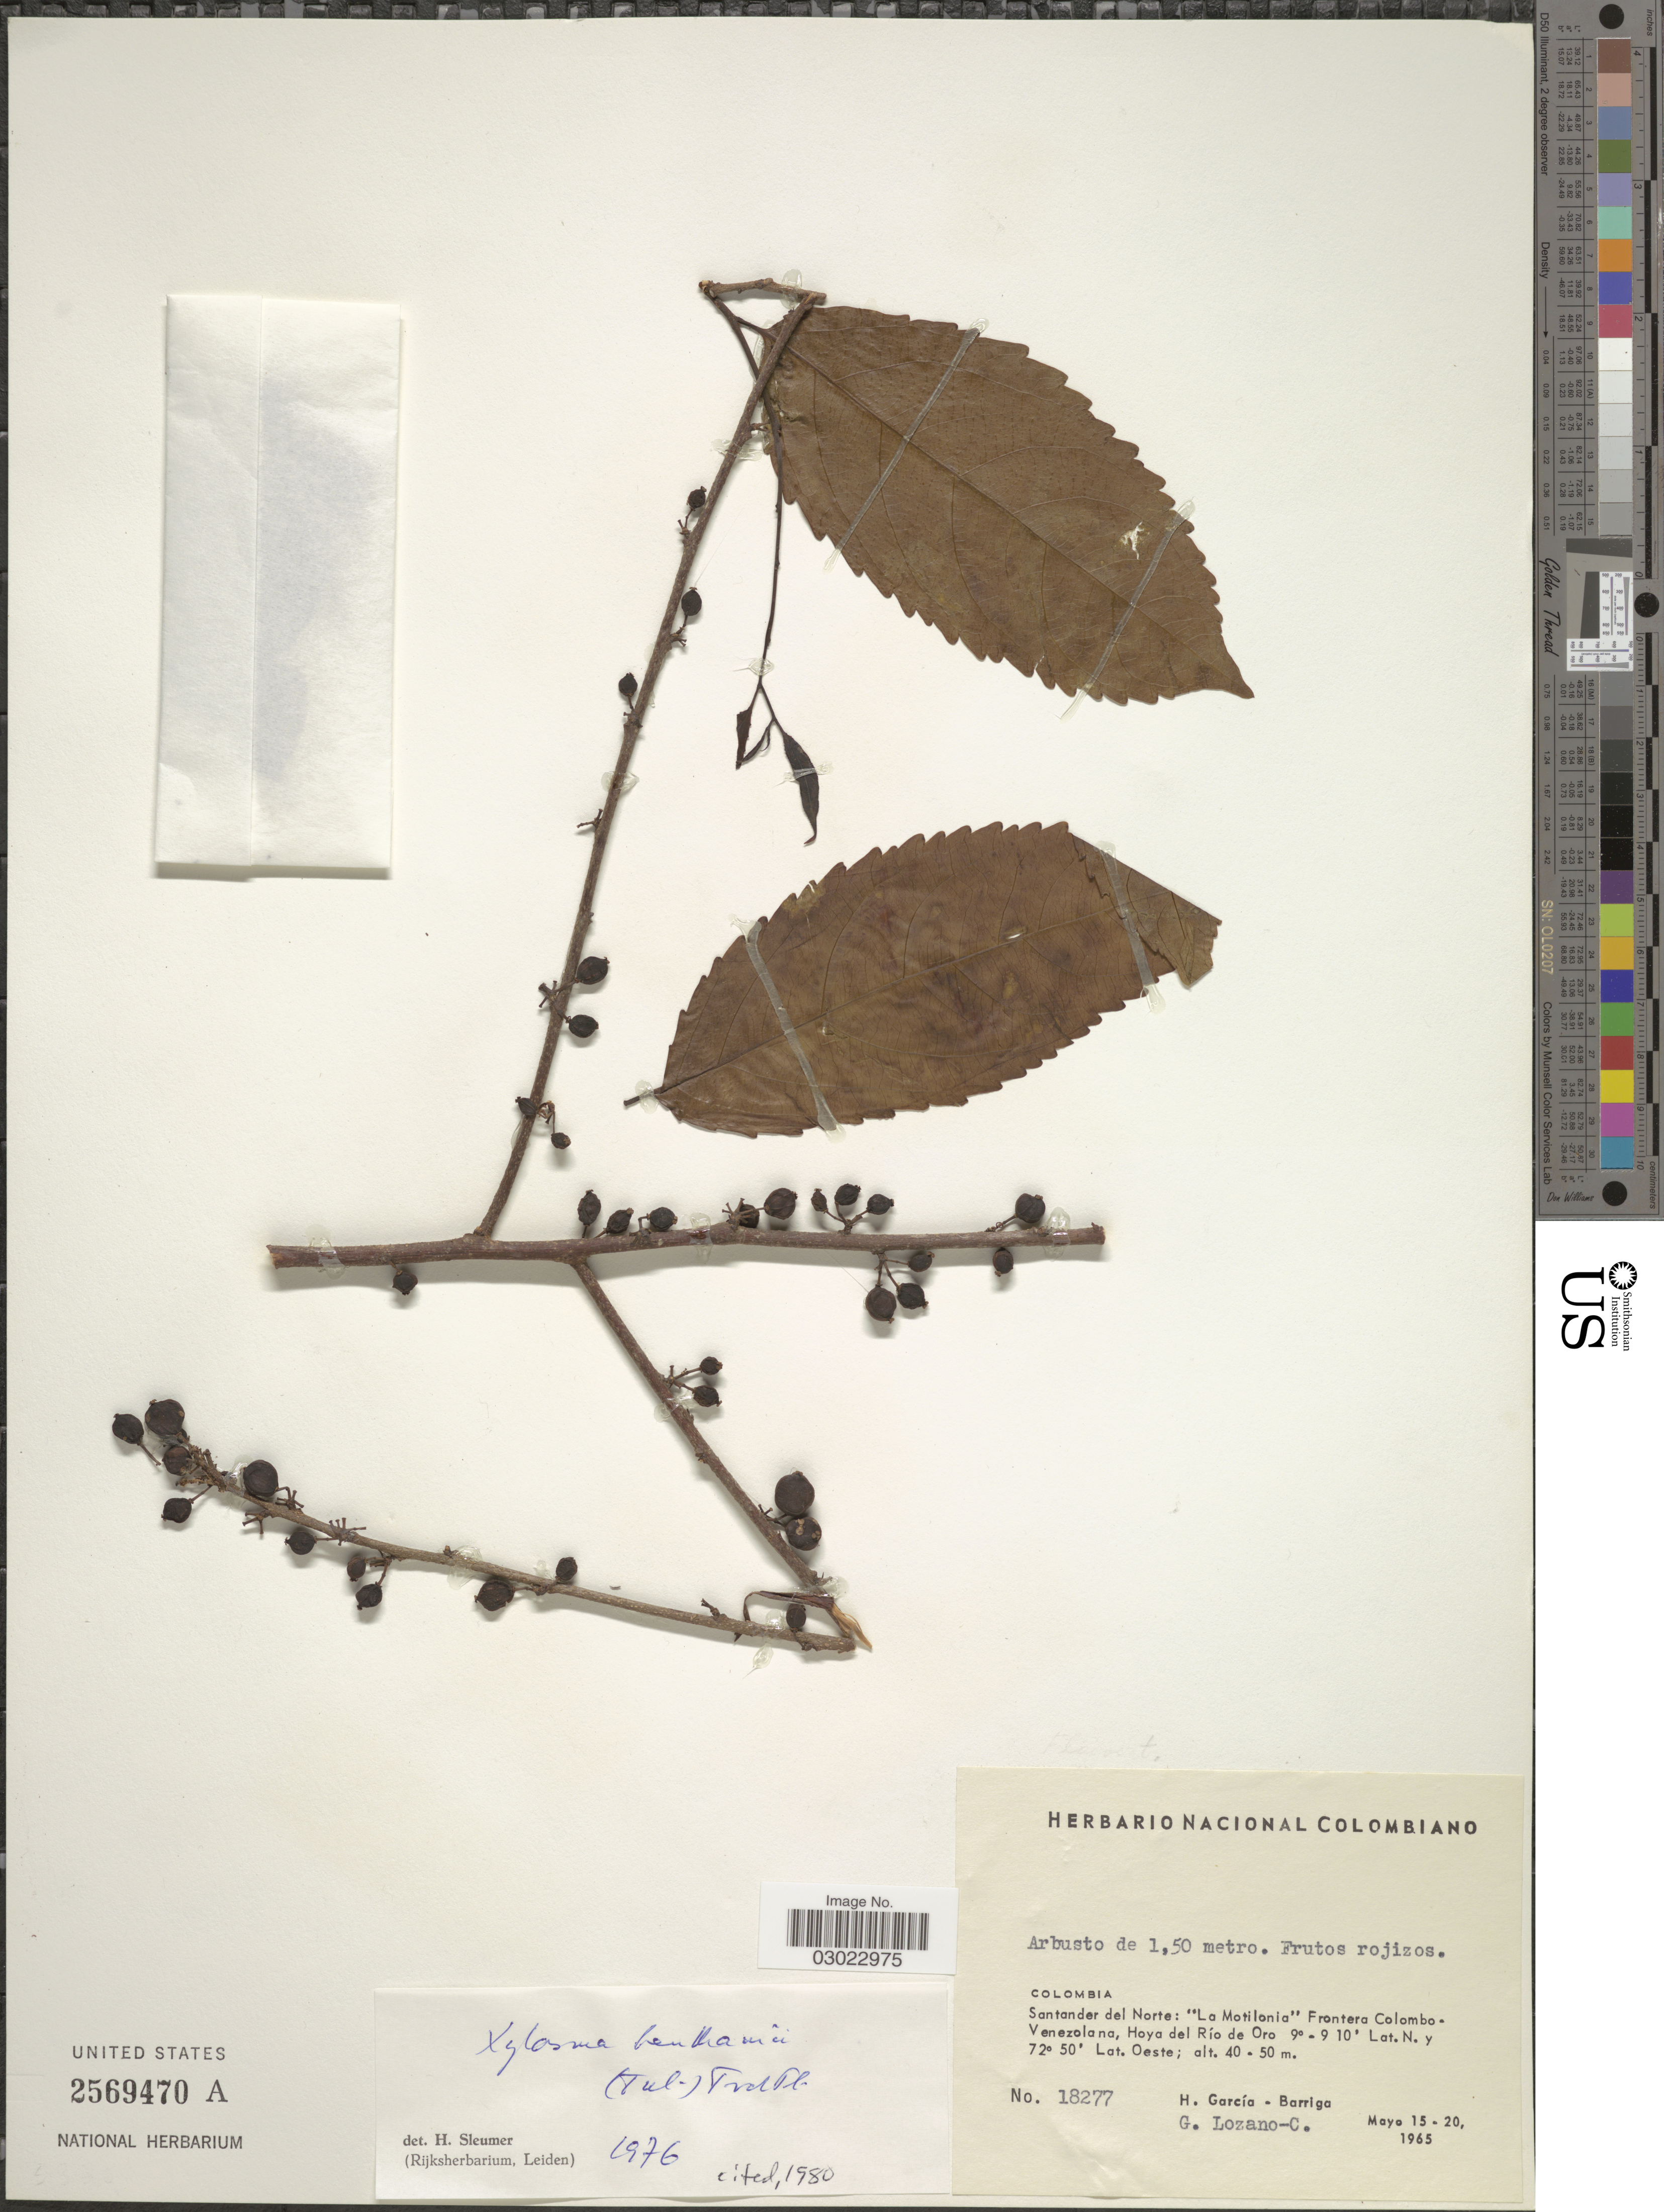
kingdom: Plantae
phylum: Tracheophyta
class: Magnoliopsida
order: Malpighiales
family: Salicaceae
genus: Xylosma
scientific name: Xylosma benthamii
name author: (Tul.) Triana & Planch.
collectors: H. García Barriga & G. Lozano-Contreras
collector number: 18277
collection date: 1965-05-15/1965-05-20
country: Colombia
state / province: Norte de Santander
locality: Santander del Norte: "La Motilonia" Frontera Colombo-Venezolana, Hoya del Río de Oro.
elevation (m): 40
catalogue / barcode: US 2569470A